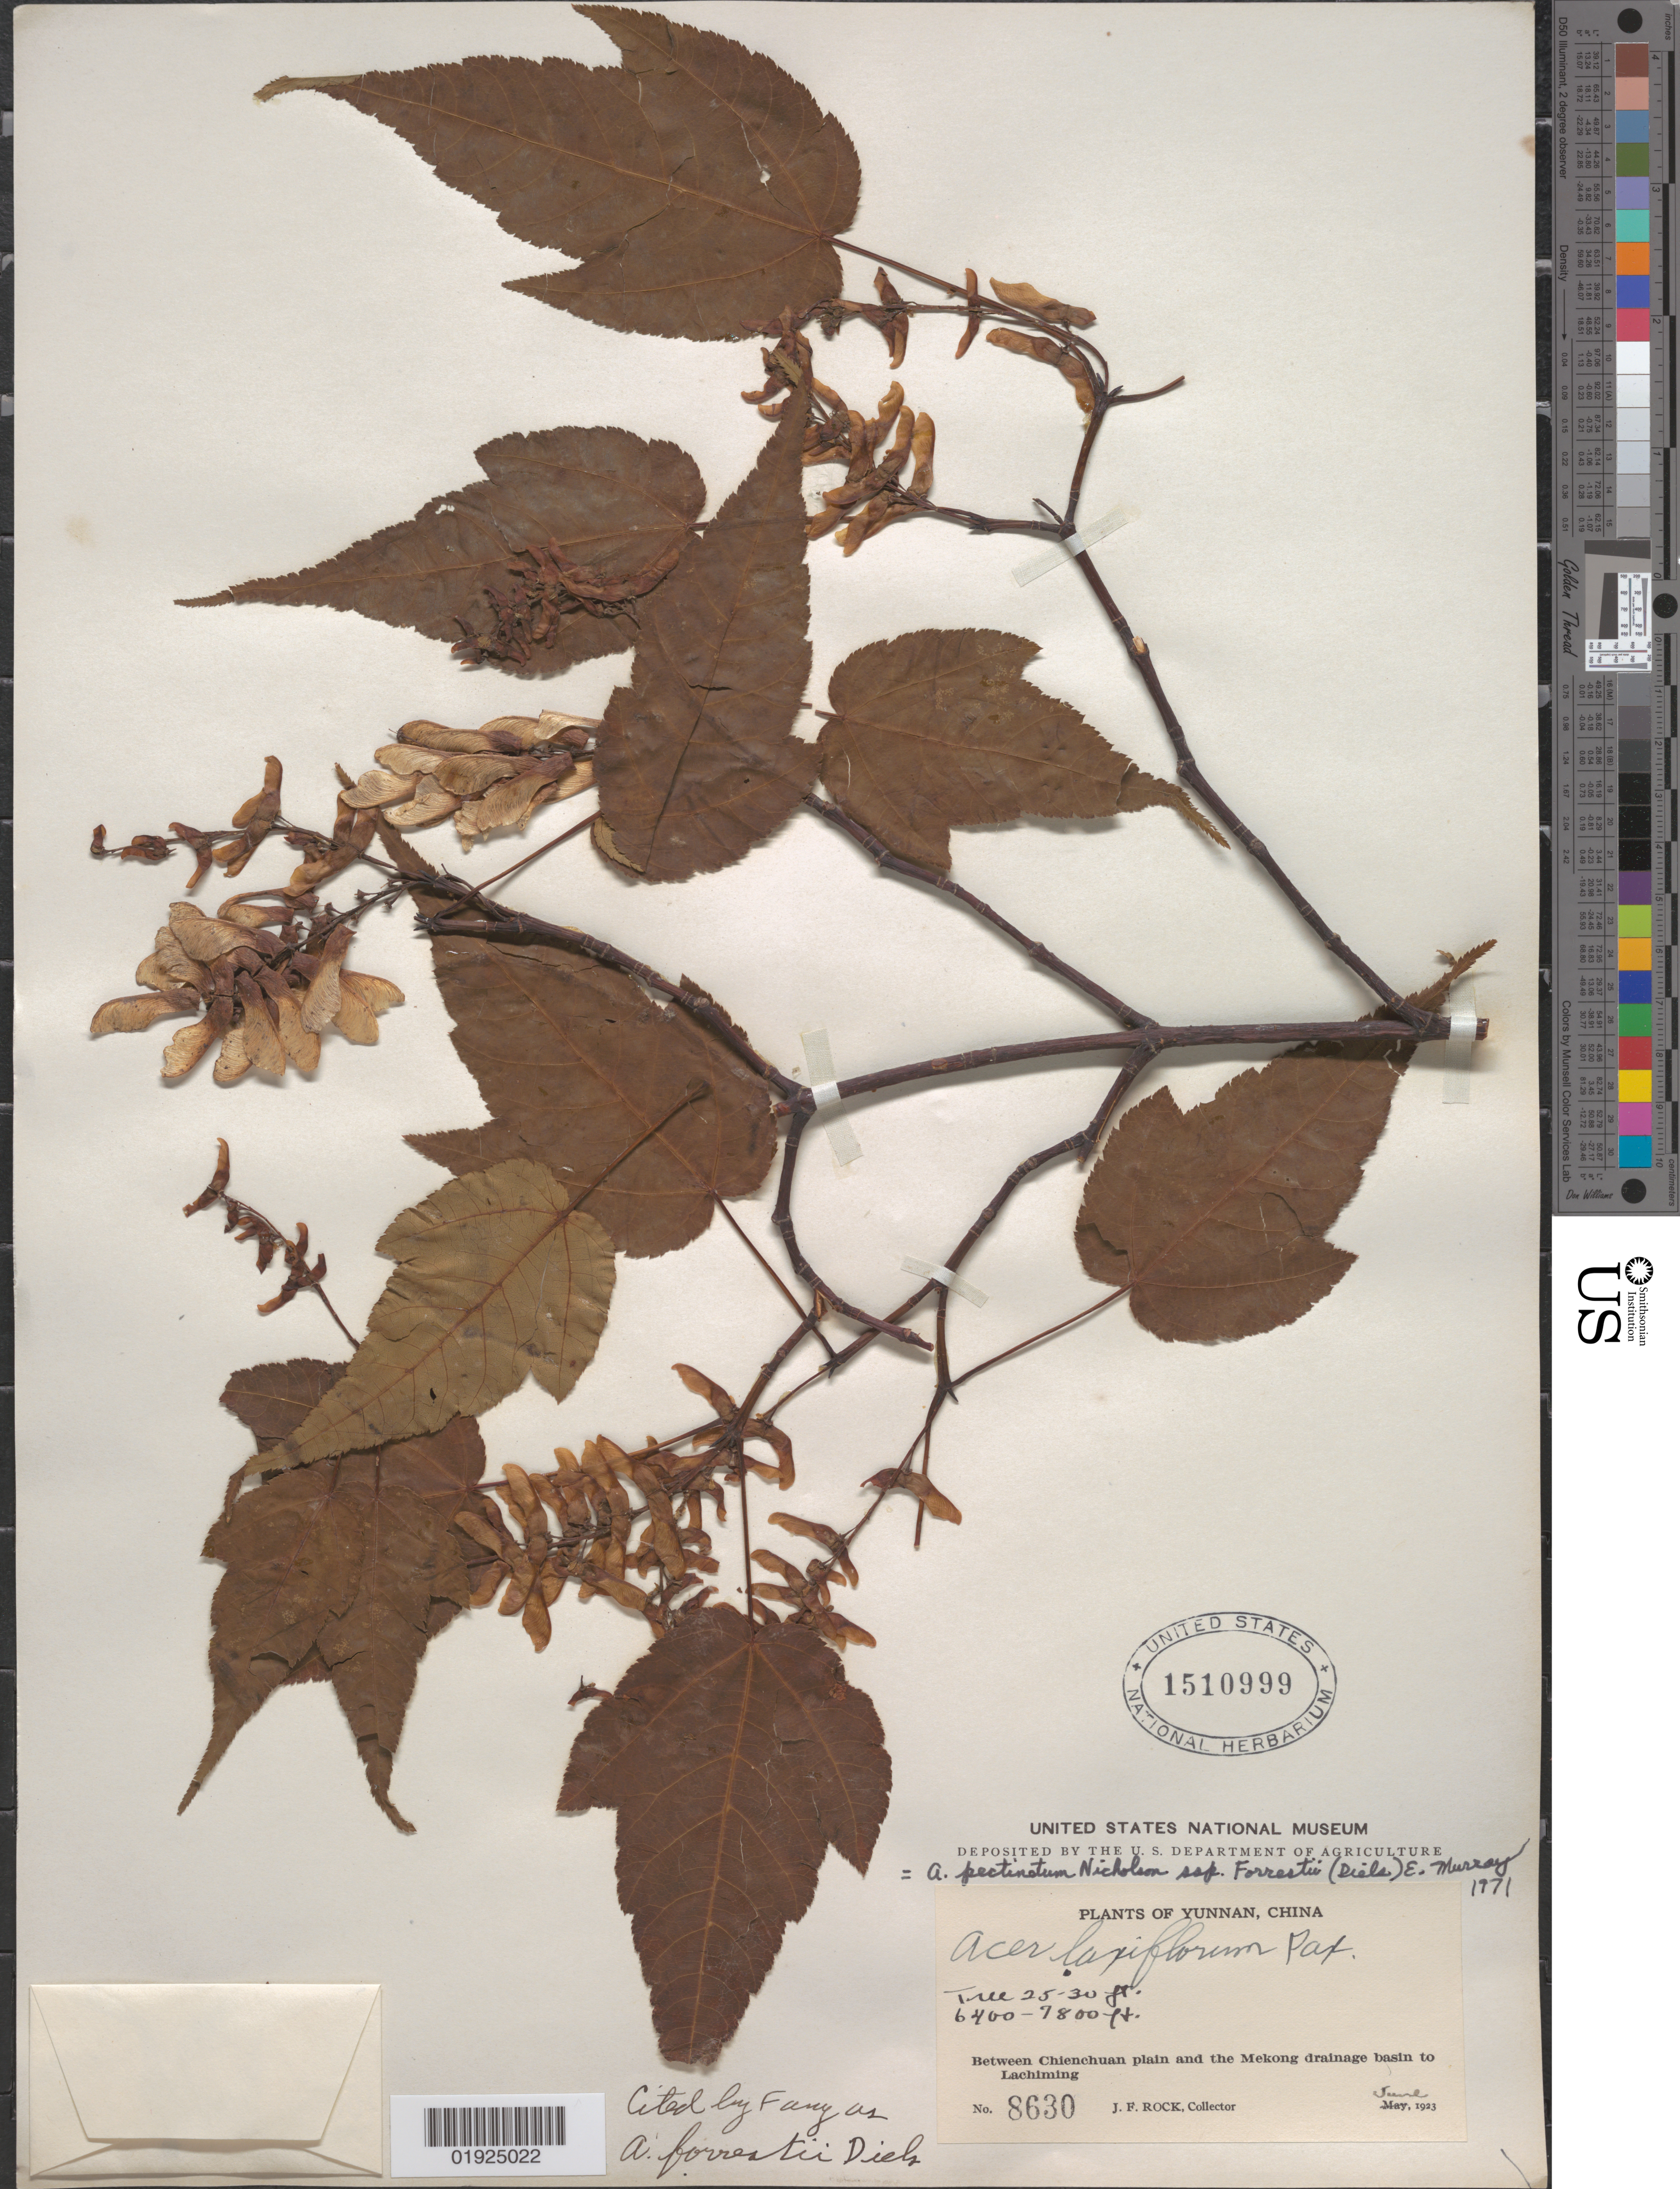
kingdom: Plantae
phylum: Tracheophyta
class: Magnoliopsida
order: Sapindales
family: Sapindaceae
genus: Acer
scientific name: Acer pectinatum subsp. forrestii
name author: (Diels) A.E. Murray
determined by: Murray, Edward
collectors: J. F. Rock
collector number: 8630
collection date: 1923-06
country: China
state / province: Yunnan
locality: Between Chienchuan plain and the Mekong drainage basin to Lachiming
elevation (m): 1951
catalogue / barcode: US 1510999